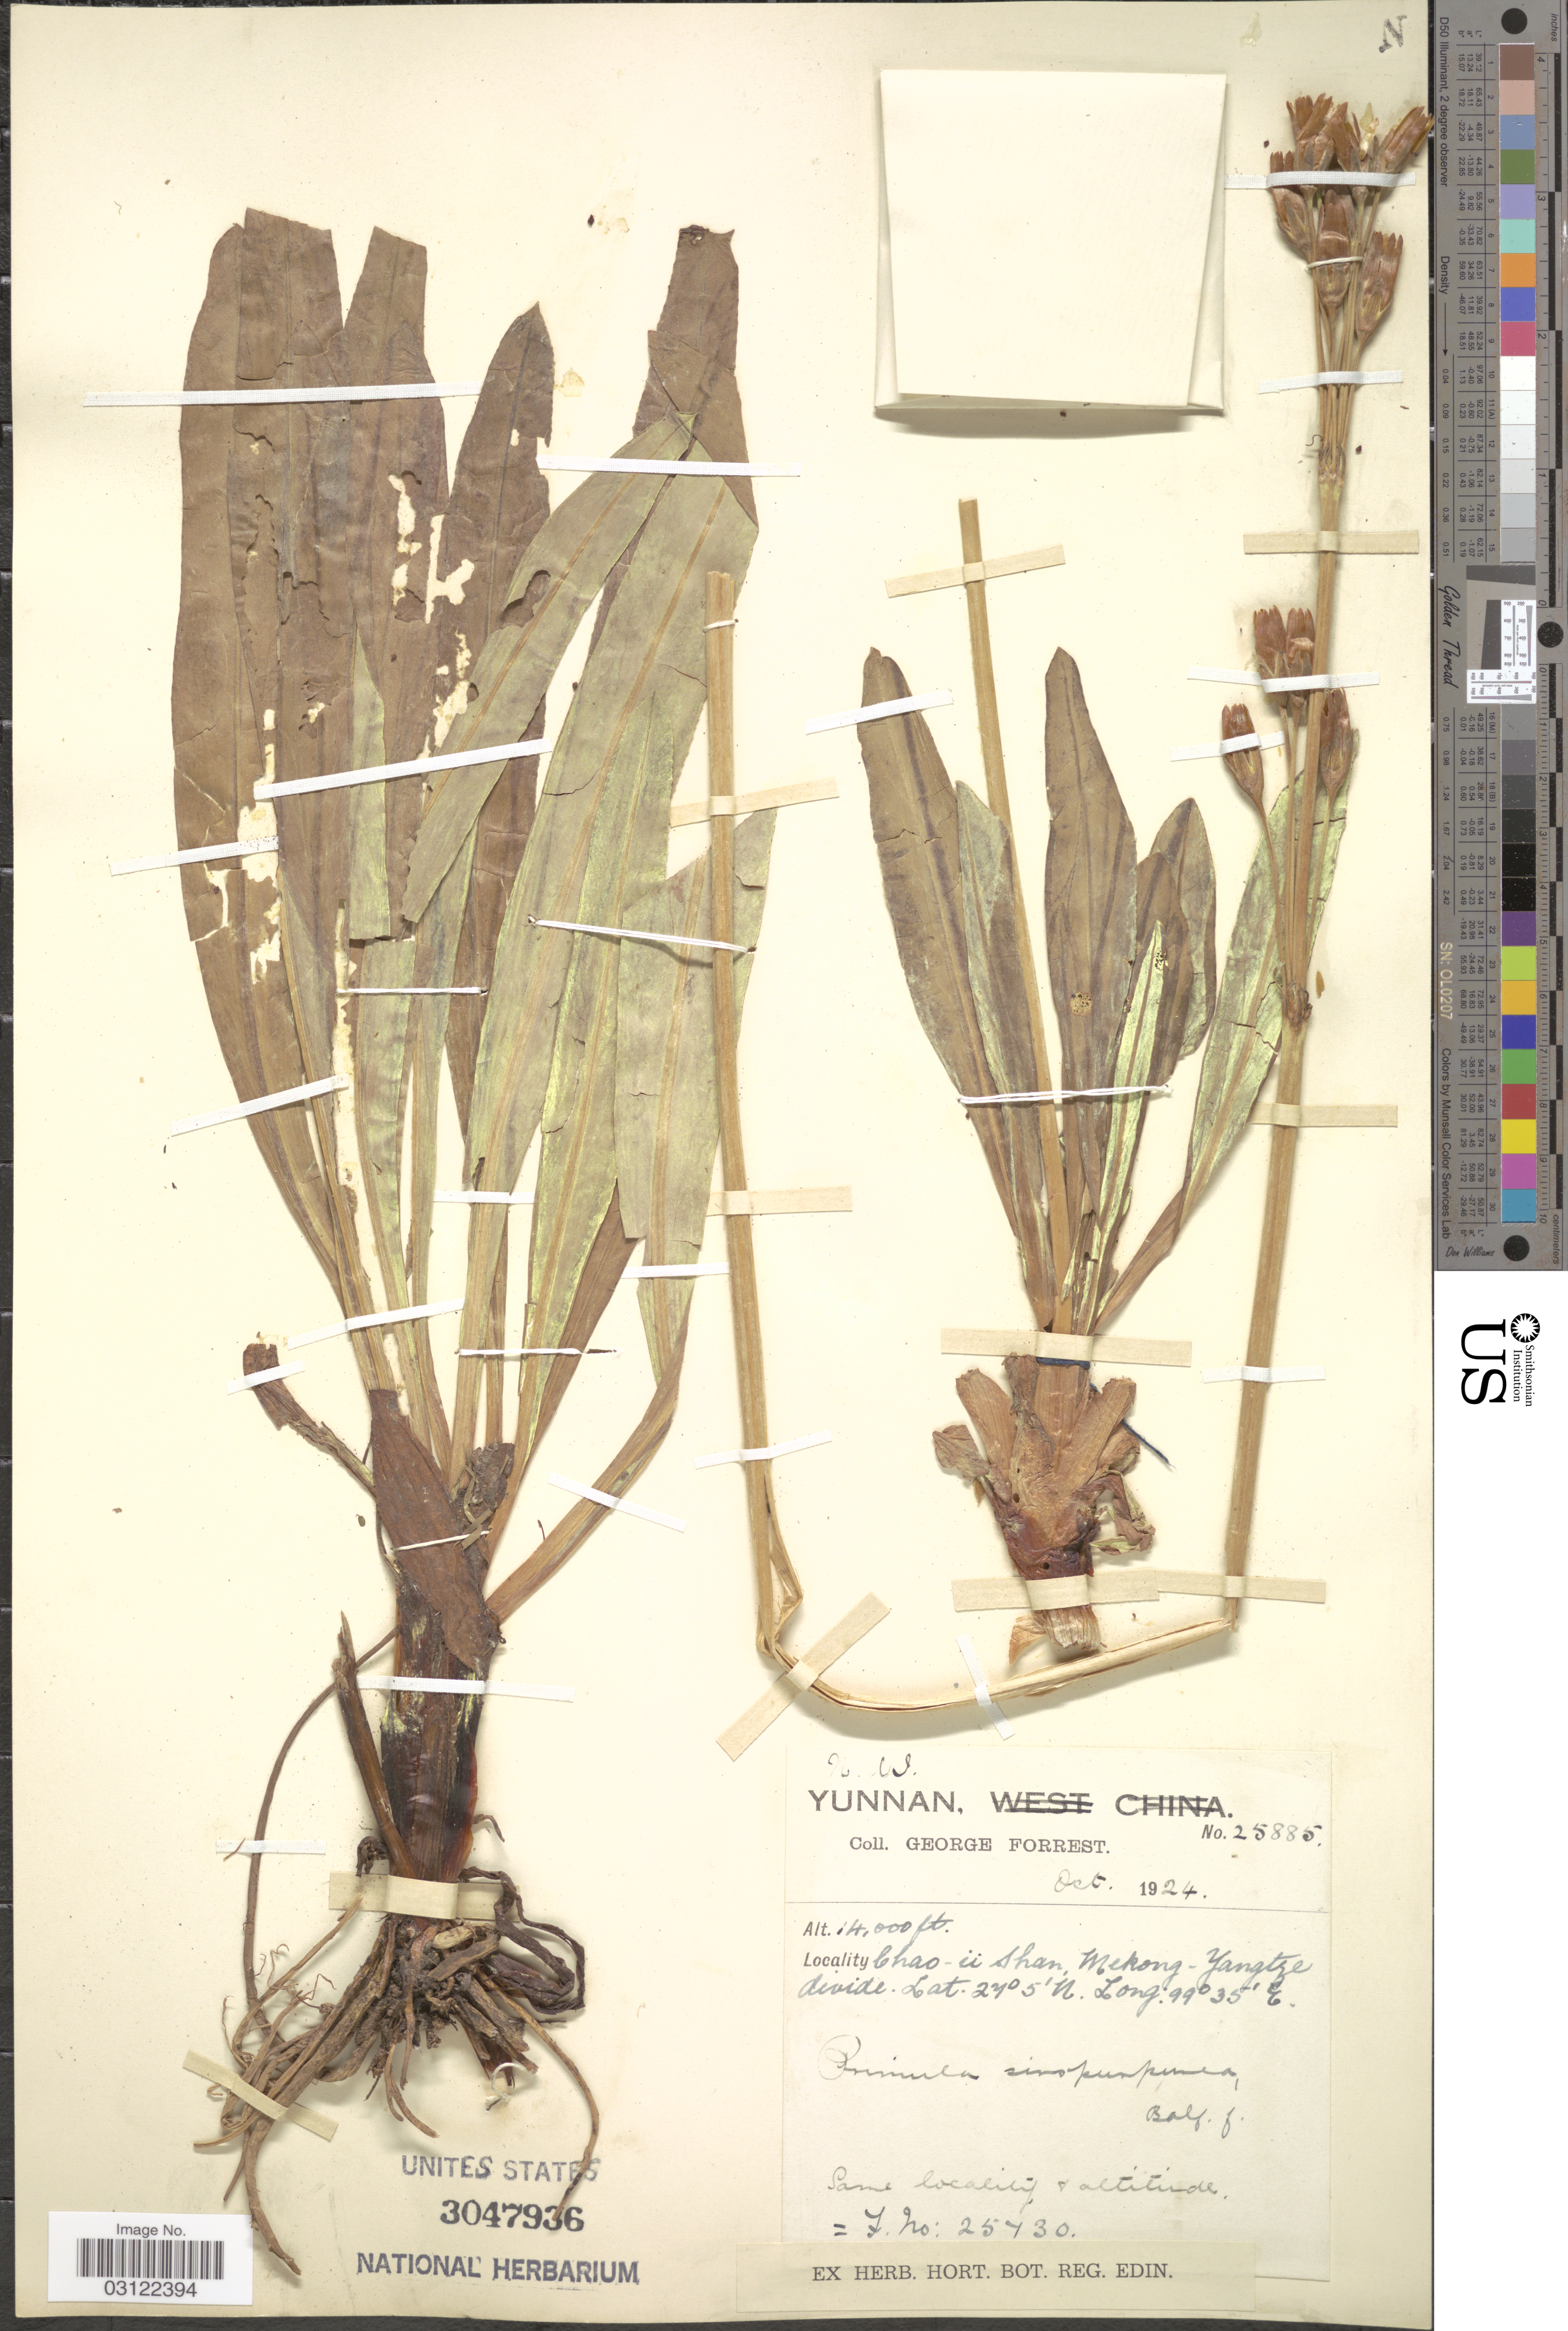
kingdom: Plantae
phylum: Tracheophyta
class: Magnoliopsida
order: Ericales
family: Primulaceae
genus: Primula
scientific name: Primula sinopurpurea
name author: Balf. f. ex Hutch.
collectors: G. Forrest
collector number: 25885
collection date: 1924-10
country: China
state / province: Yunnan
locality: N.W. Yunnan. Chao-ii Shan, Mekong-Yangtze divide.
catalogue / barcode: US 3047936